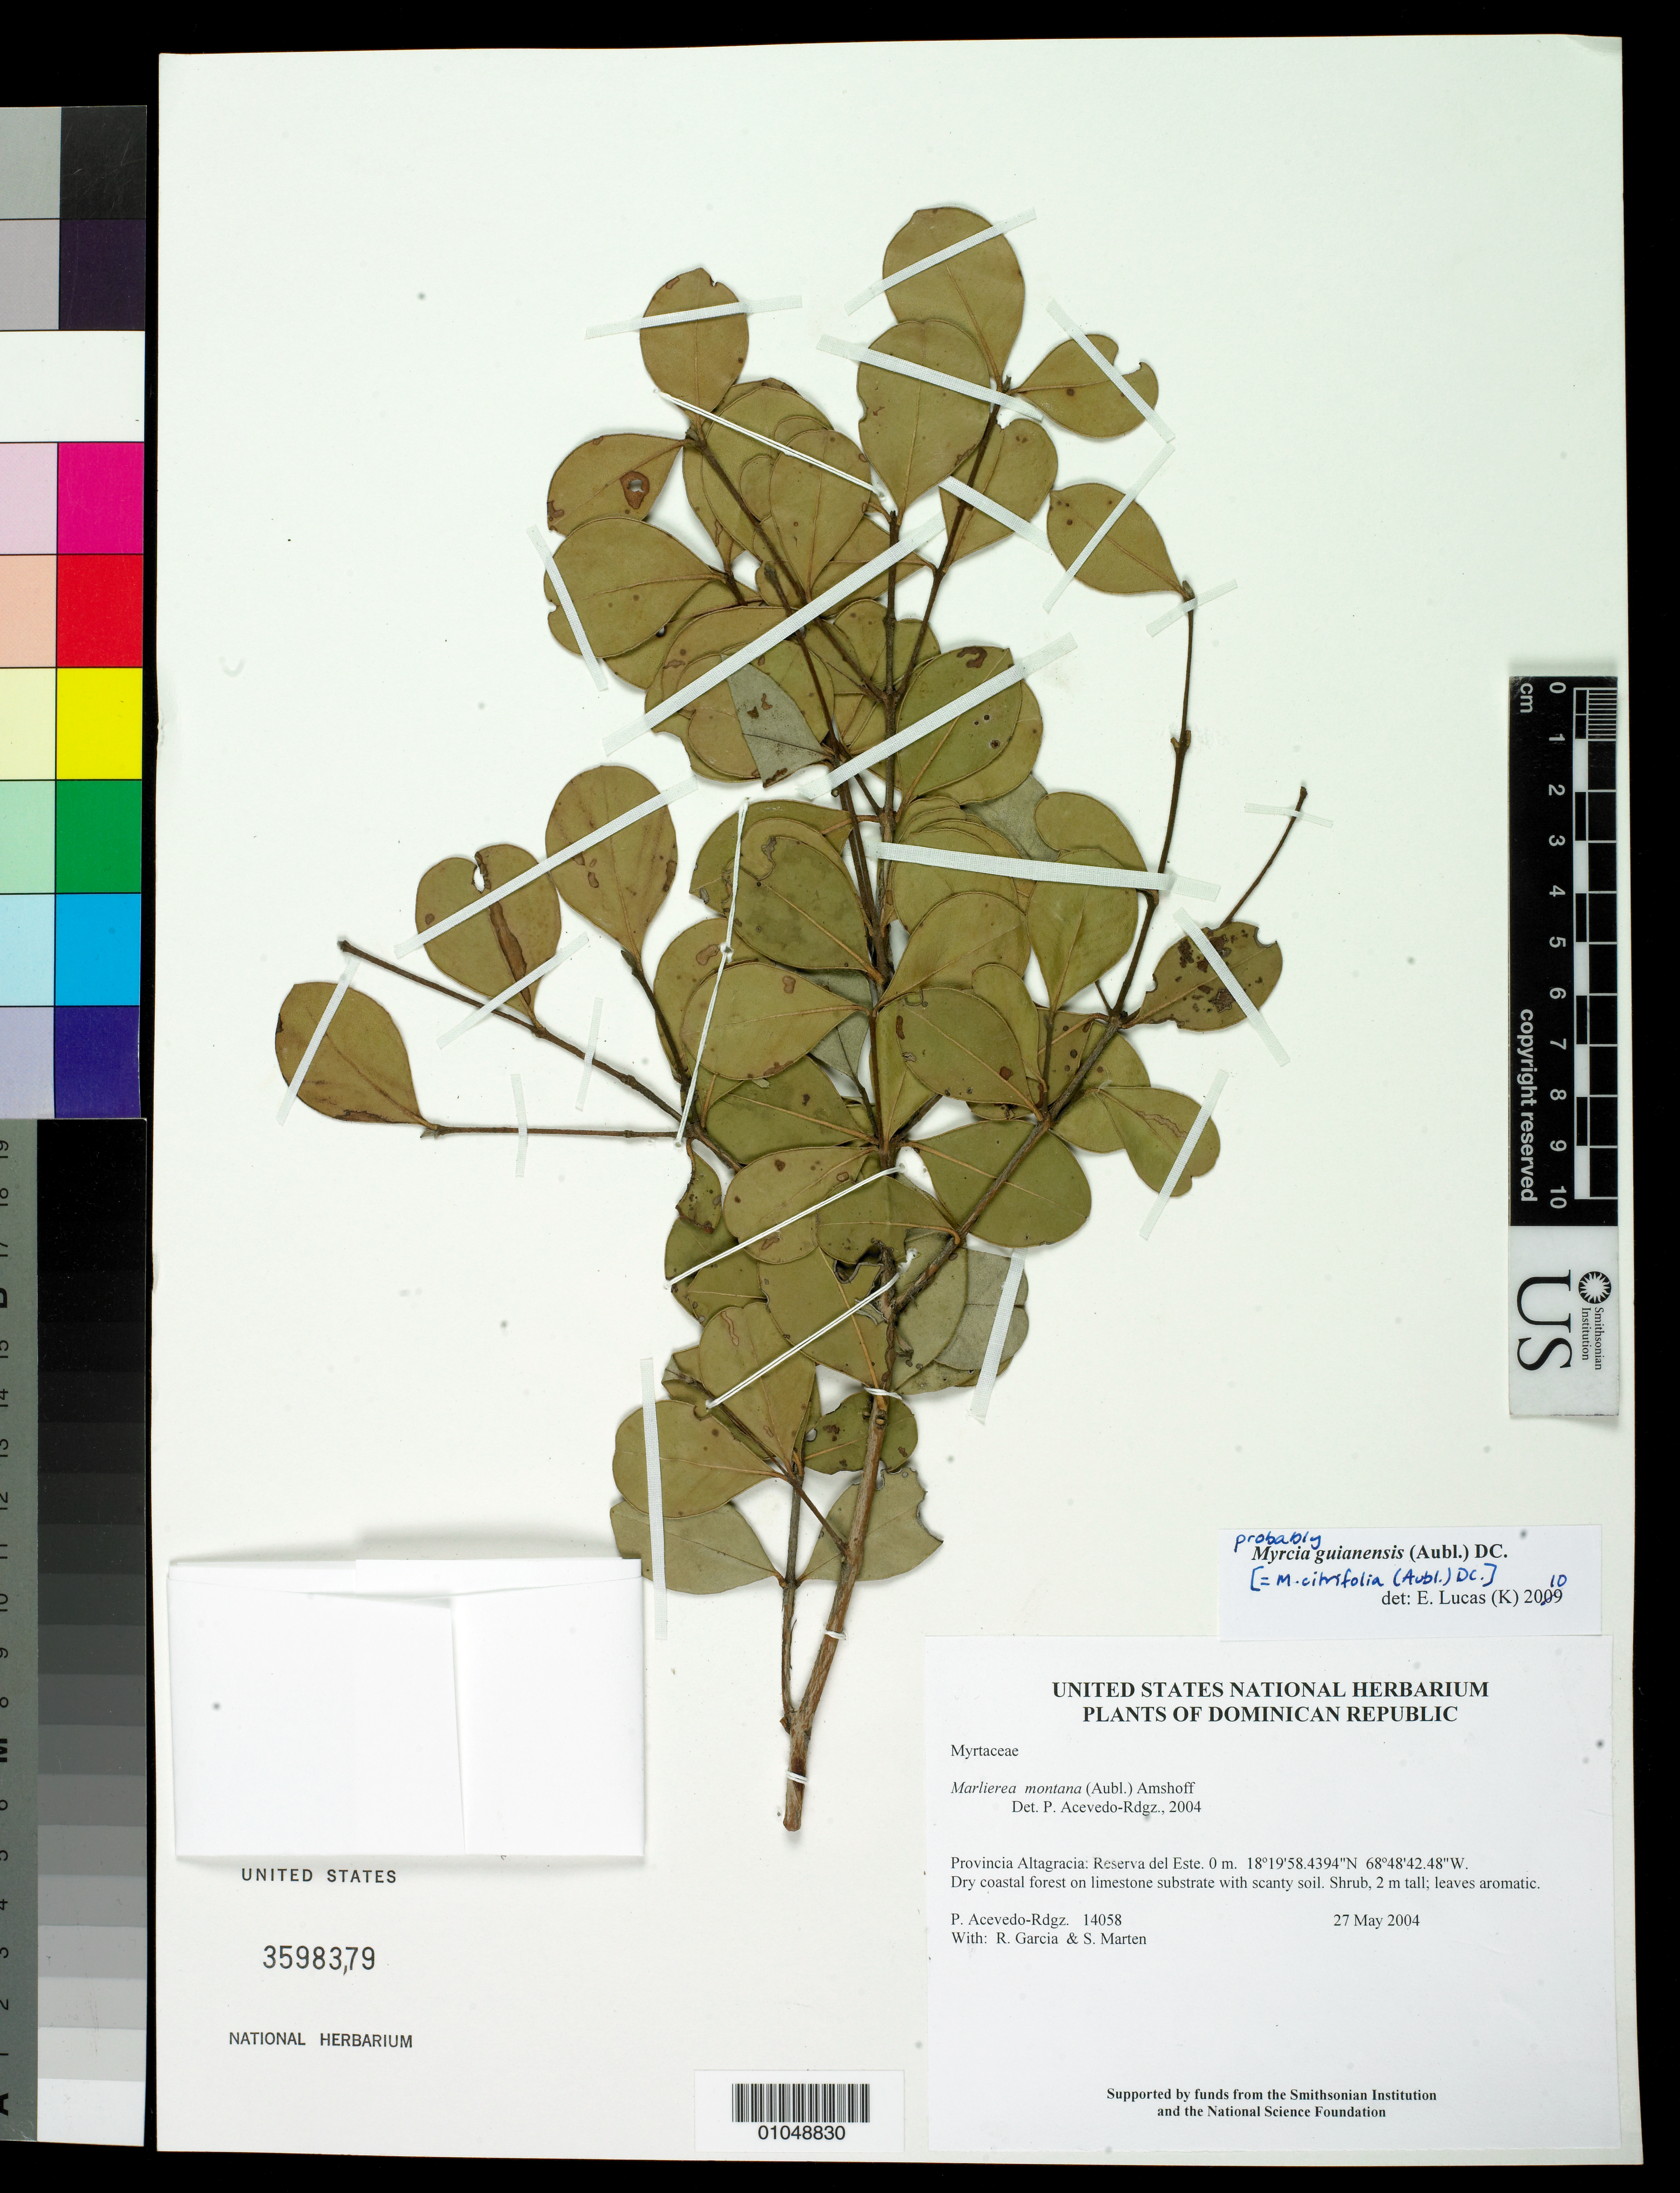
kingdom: Plantae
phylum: Tracheophyta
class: Magnoliopsida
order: Myrtales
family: Myrtaceae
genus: Myrcia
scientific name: Myrcia guianensis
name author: (Aubl.) DC.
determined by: Lucas, E.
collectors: P. Acevedo-Rodr., R. G. García & S. Marten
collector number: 14058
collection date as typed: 27 May 2004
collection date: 2004-05-27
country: Dominican Republic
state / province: La Altagracía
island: Hispaniola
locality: Provincia Altagracia: Reserva del Este.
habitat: Dry coastal forest on limestone substrate with scanty soil.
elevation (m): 0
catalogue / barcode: US 3598379